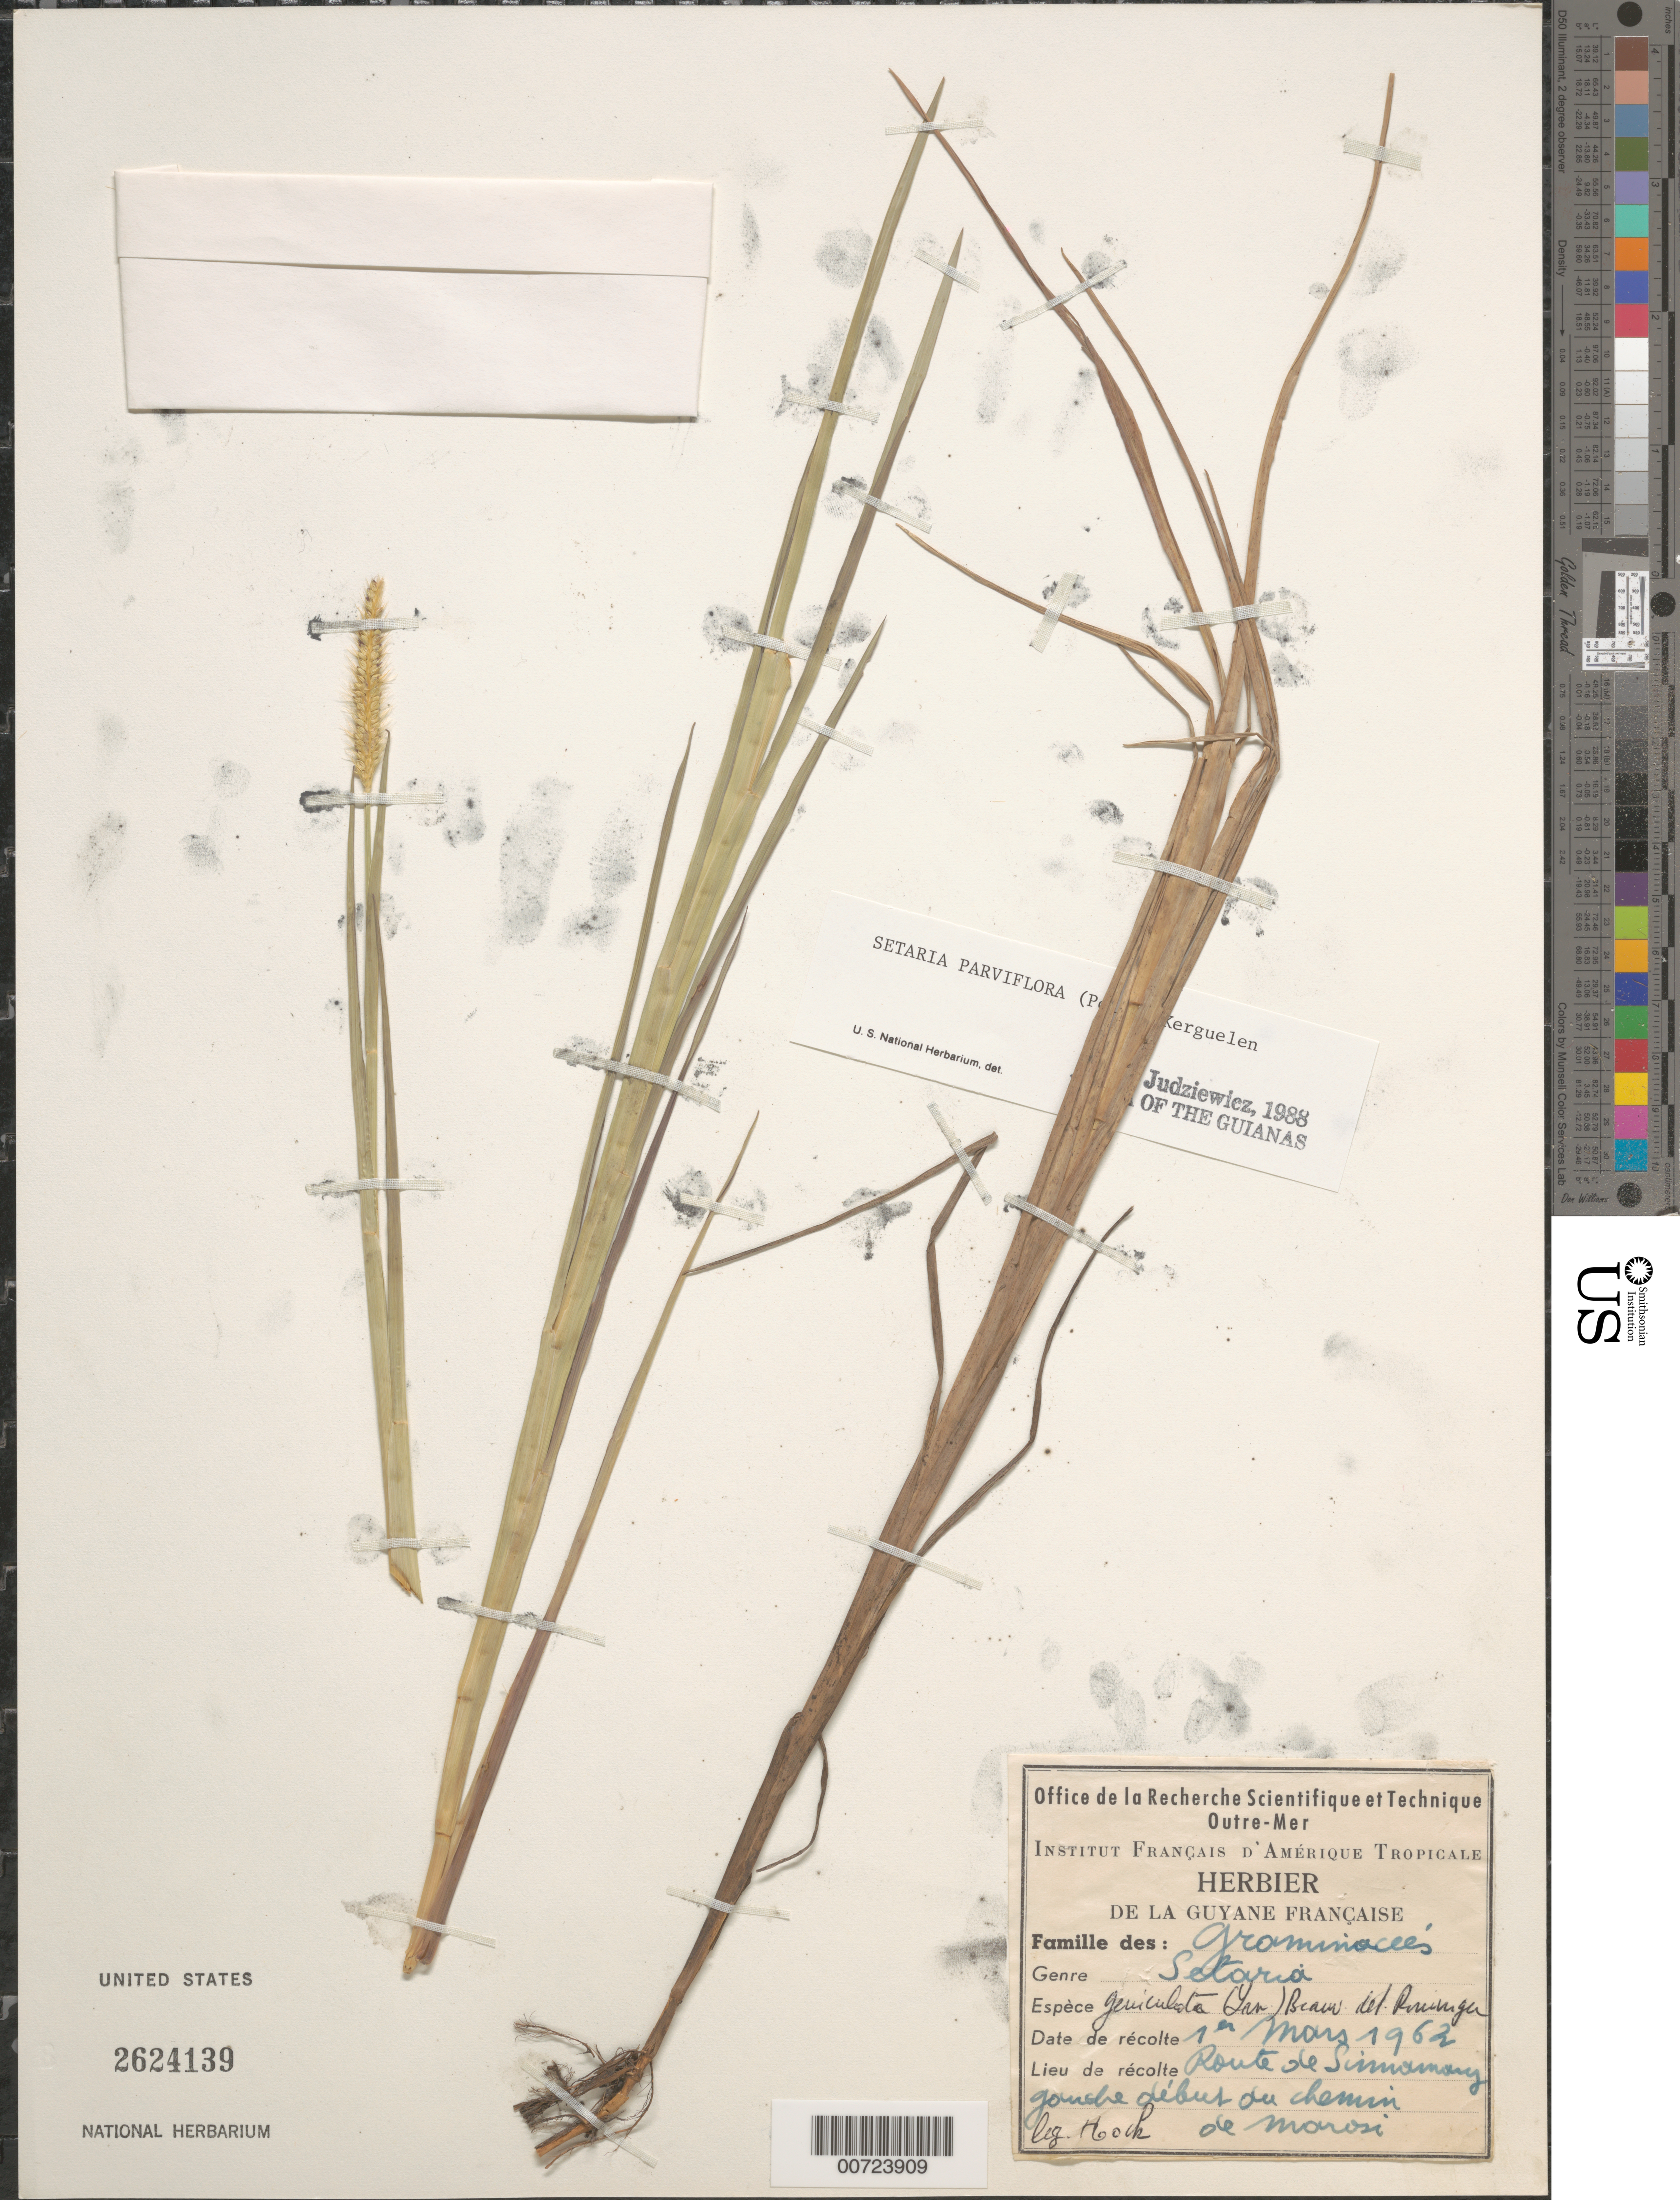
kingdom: Plantae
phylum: Tracheophyta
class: Liliopsida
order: Poales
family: Poaceae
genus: Setaria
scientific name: Setaria parviflora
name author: (Poir.) Kerguélen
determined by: Judziewicz, E. J.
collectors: J. Hoock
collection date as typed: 1-Mar-62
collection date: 1962-03-01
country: French Guiana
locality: Route de Sinnamary, gouche débus du chemin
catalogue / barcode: US 2624139